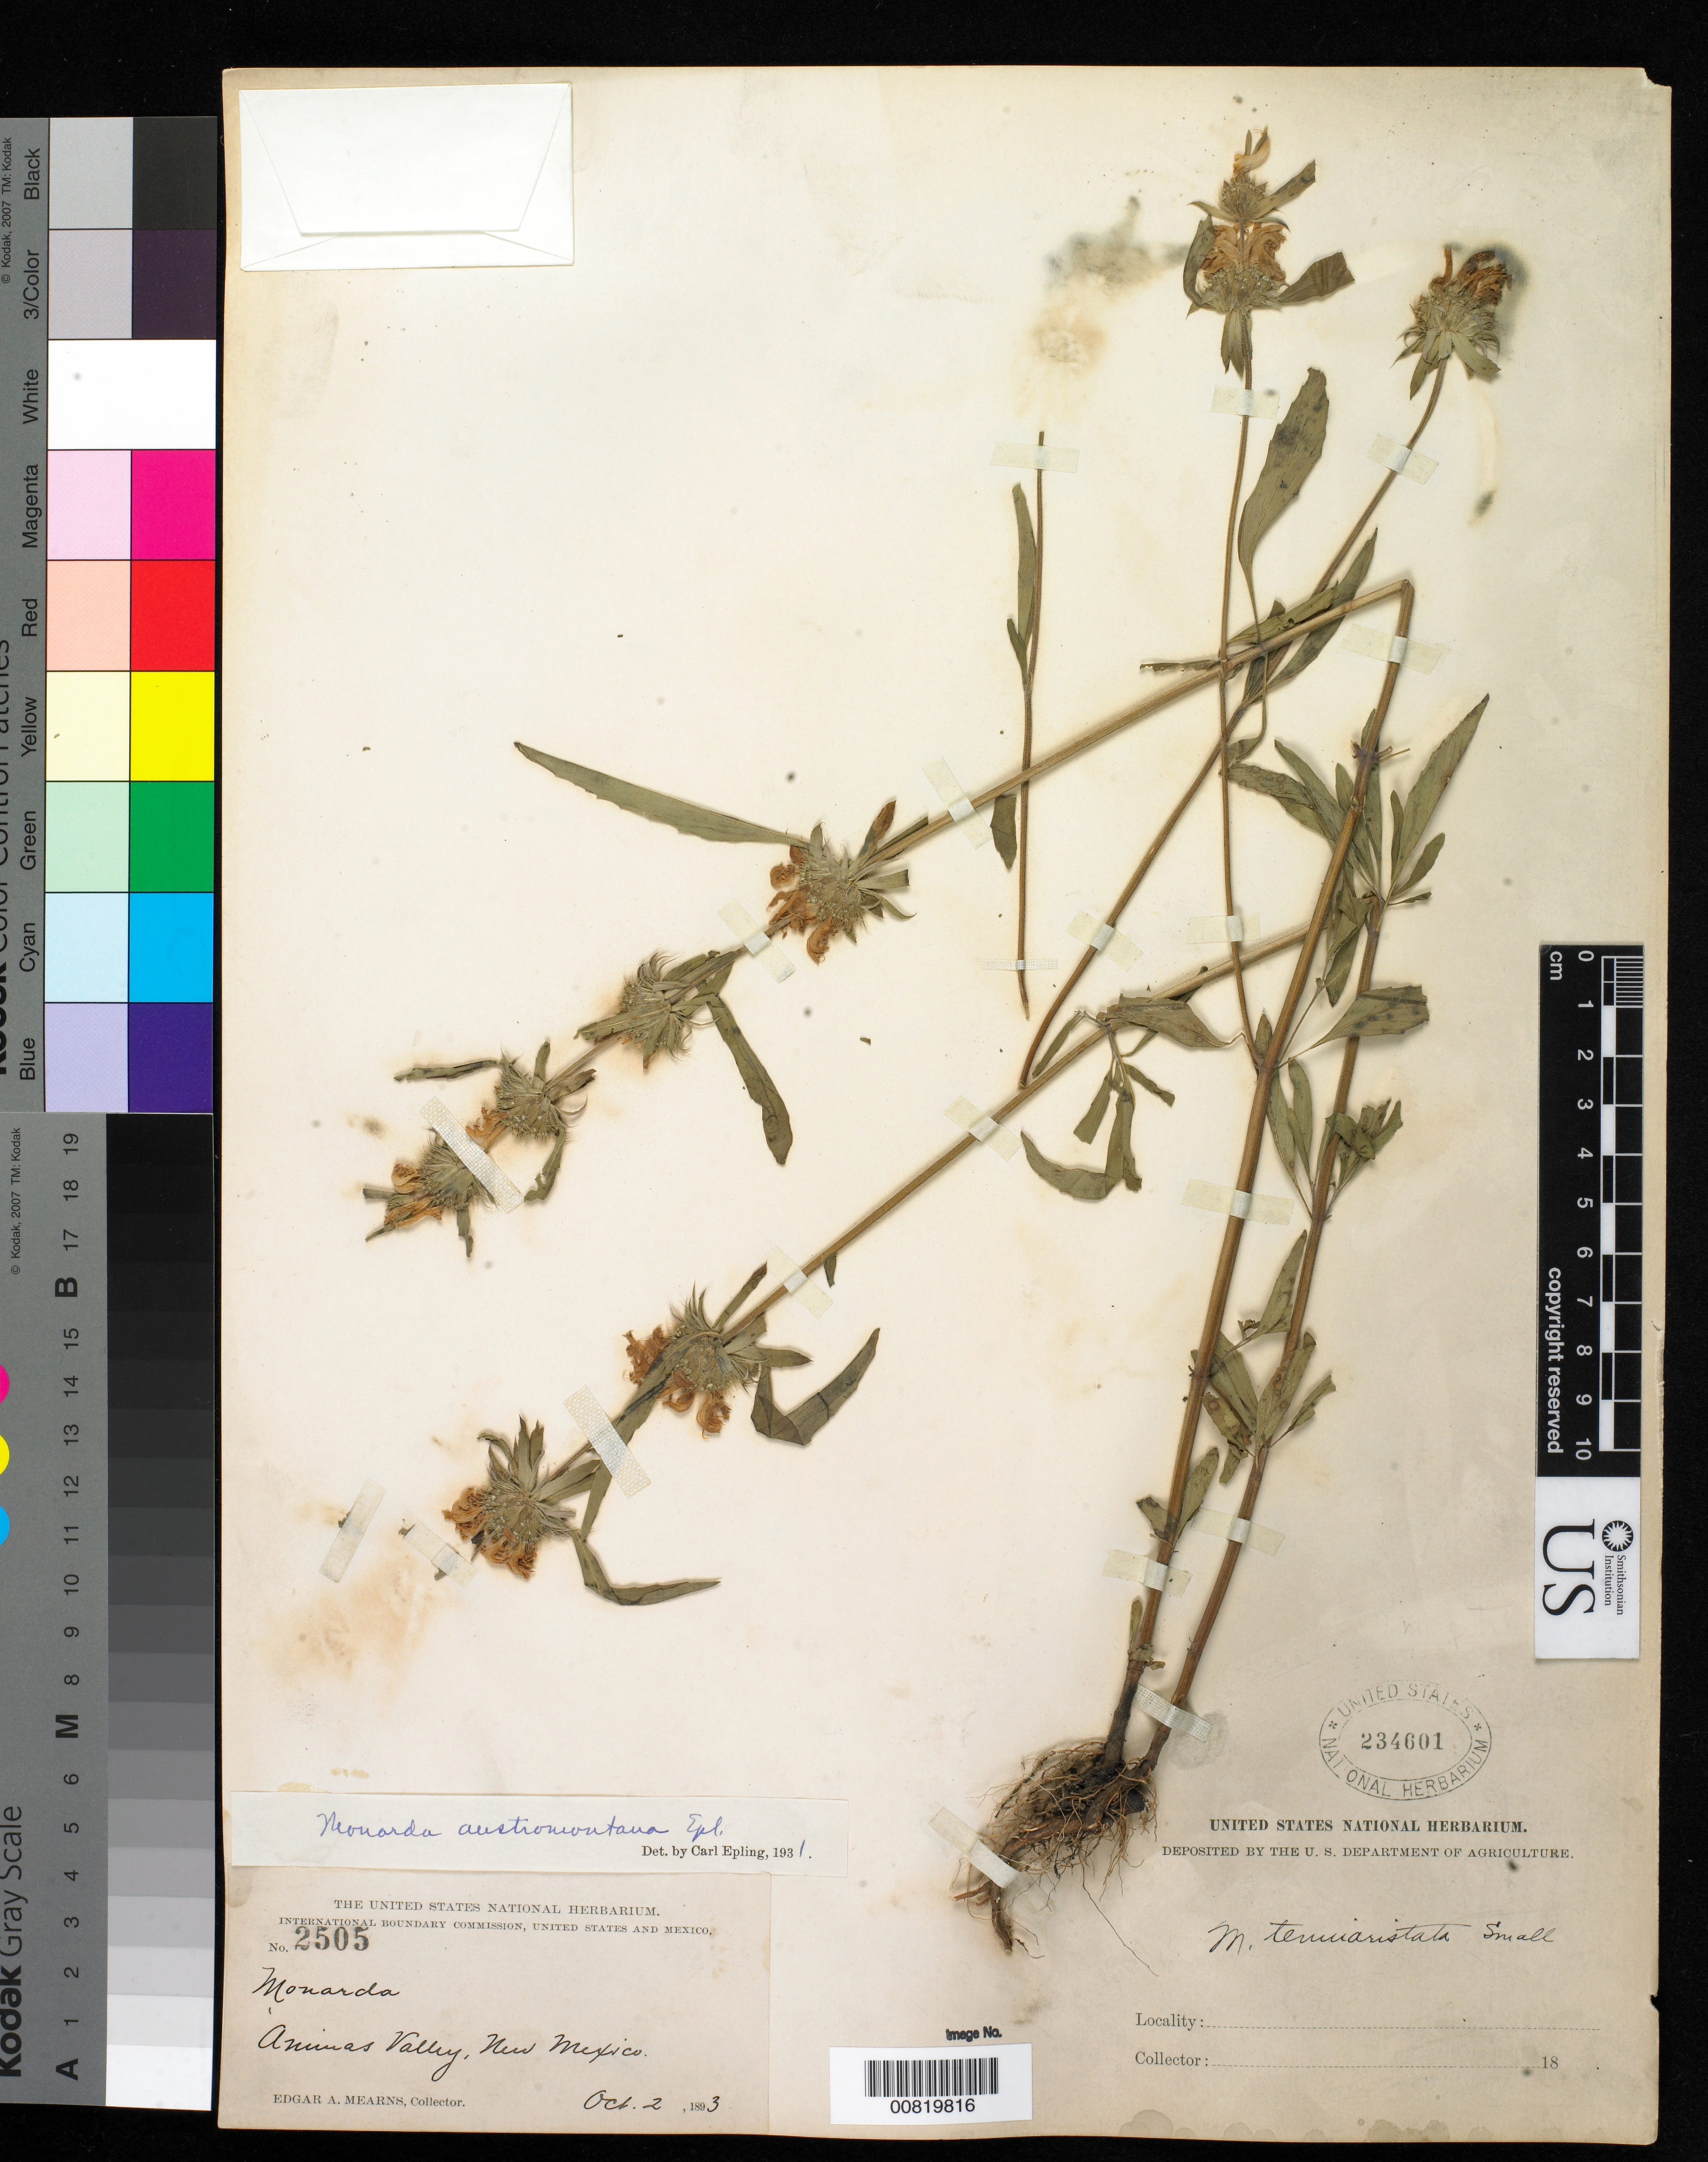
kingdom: Plantae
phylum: Tracheophyta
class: Magnoliopsida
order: Lamiales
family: Lamiaceae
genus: Monarda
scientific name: Monarda austromontana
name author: Epling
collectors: E. A. Mearns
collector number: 2505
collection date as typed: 02 Oct 1893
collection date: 1893-10-02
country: United States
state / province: New Mexico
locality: Animas Valley, New Mexico.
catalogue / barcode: US 234601